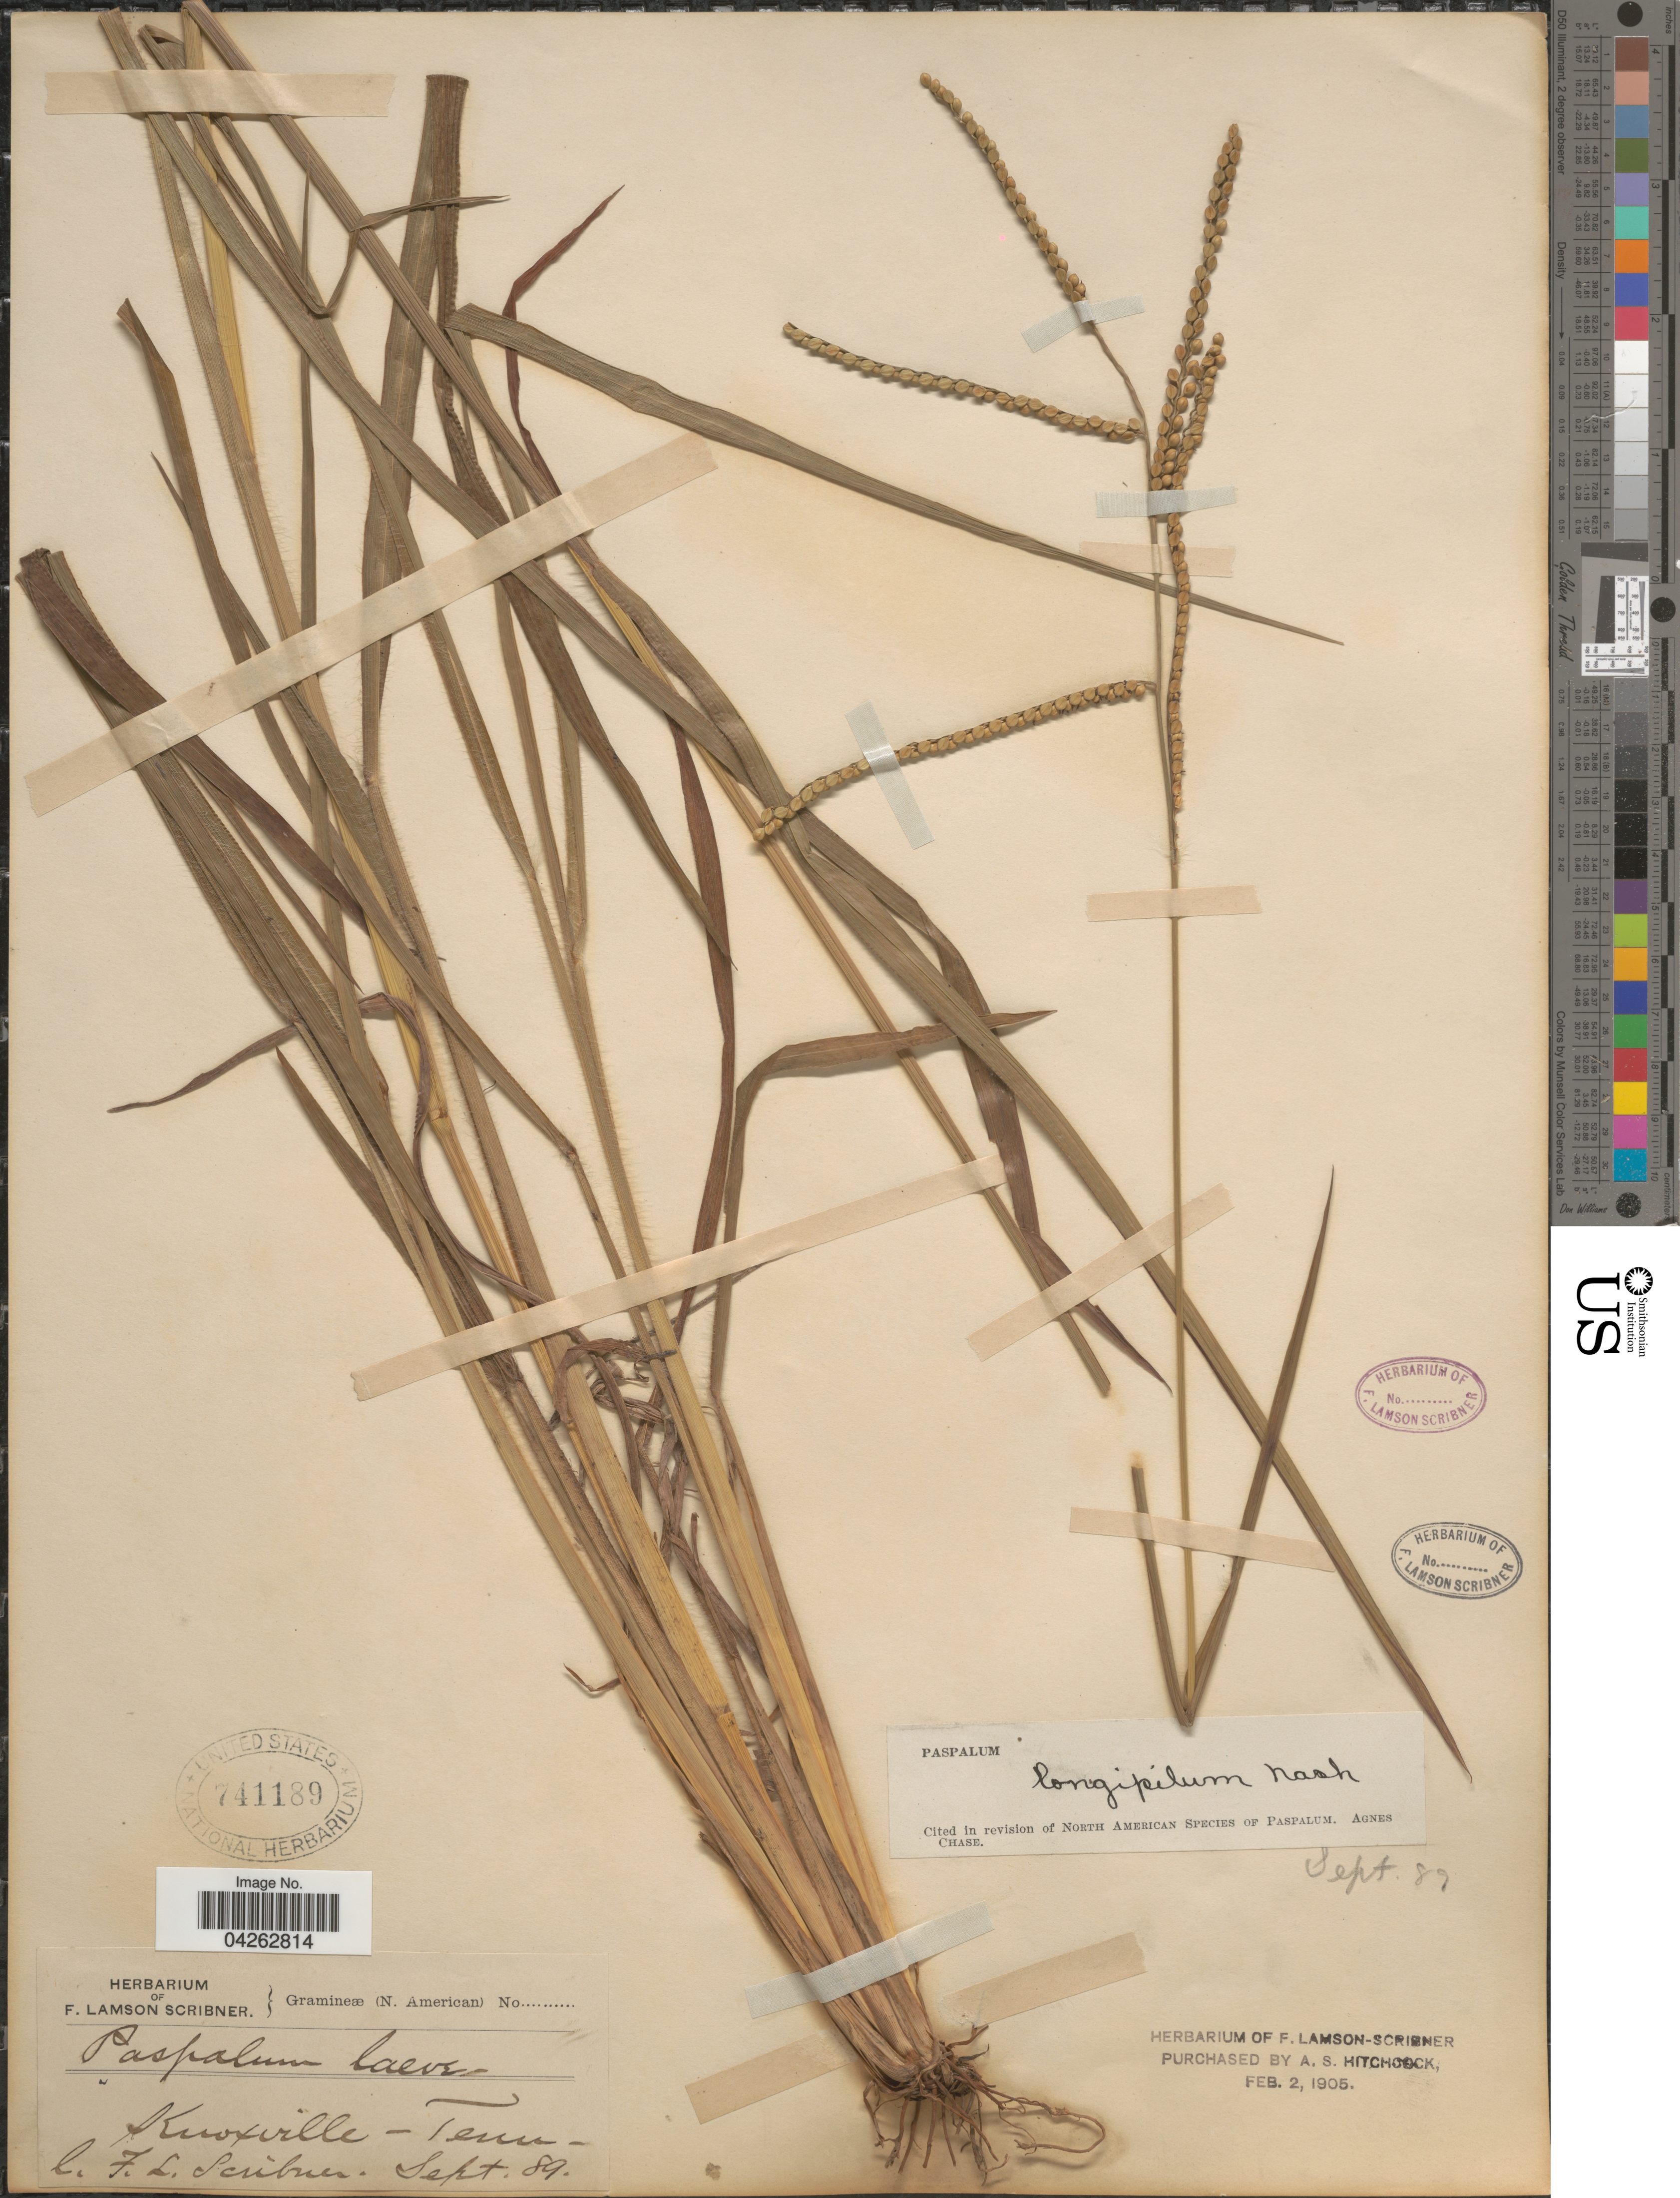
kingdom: Plantae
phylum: Tracheophyta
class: Liliopsida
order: Poales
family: Poaceae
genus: Paspalum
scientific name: Paspalum longipilum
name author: Nash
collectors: F. Lamson-Scribner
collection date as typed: Transcribed d/m/y: /9/89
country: United States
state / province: Tennessee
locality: Knoxville.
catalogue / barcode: US 741189